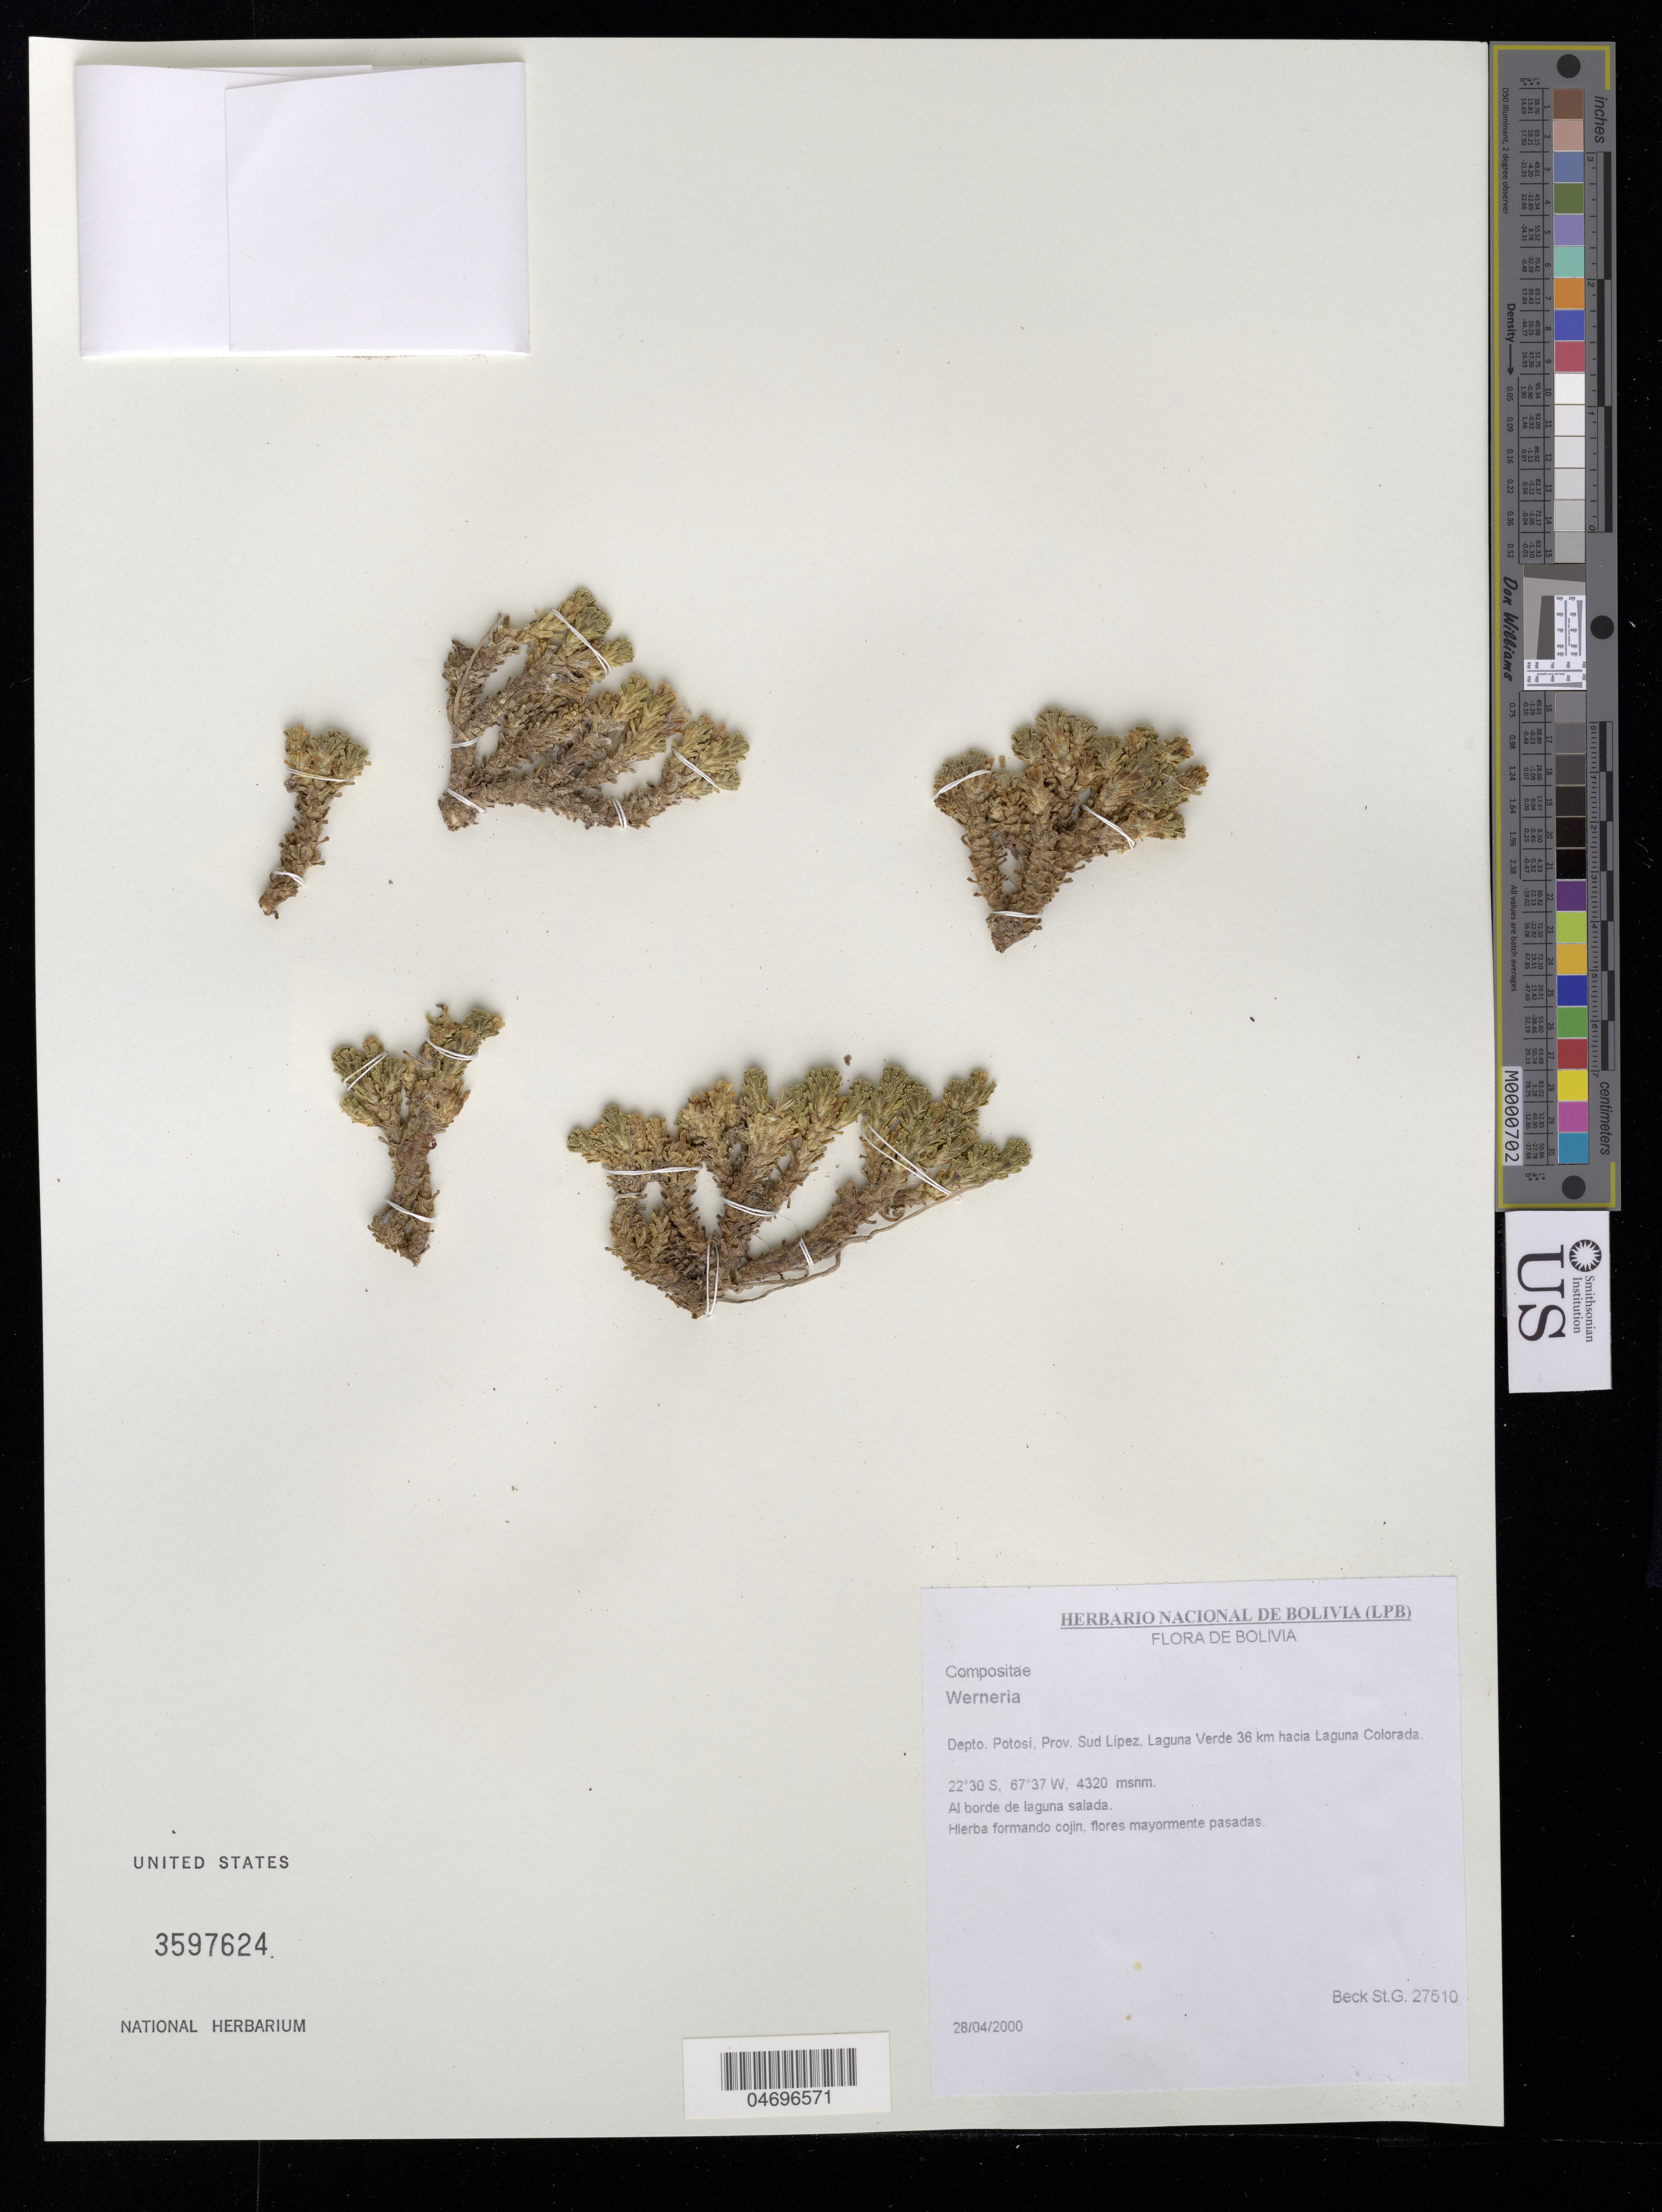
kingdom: Plantae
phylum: Tracheophyta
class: Magnoliopsida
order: Asterales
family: Asteraceae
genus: Werneria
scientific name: Werneria sp.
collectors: S. Beck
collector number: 27510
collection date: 2000-04-28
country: Bolivia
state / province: Potosi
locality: Prov. Sud Lipez. Laguna Verde 36 km hacia Laguna Colorada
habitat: Al borde de laguna salada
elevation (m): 4320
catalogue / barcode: US 3597624